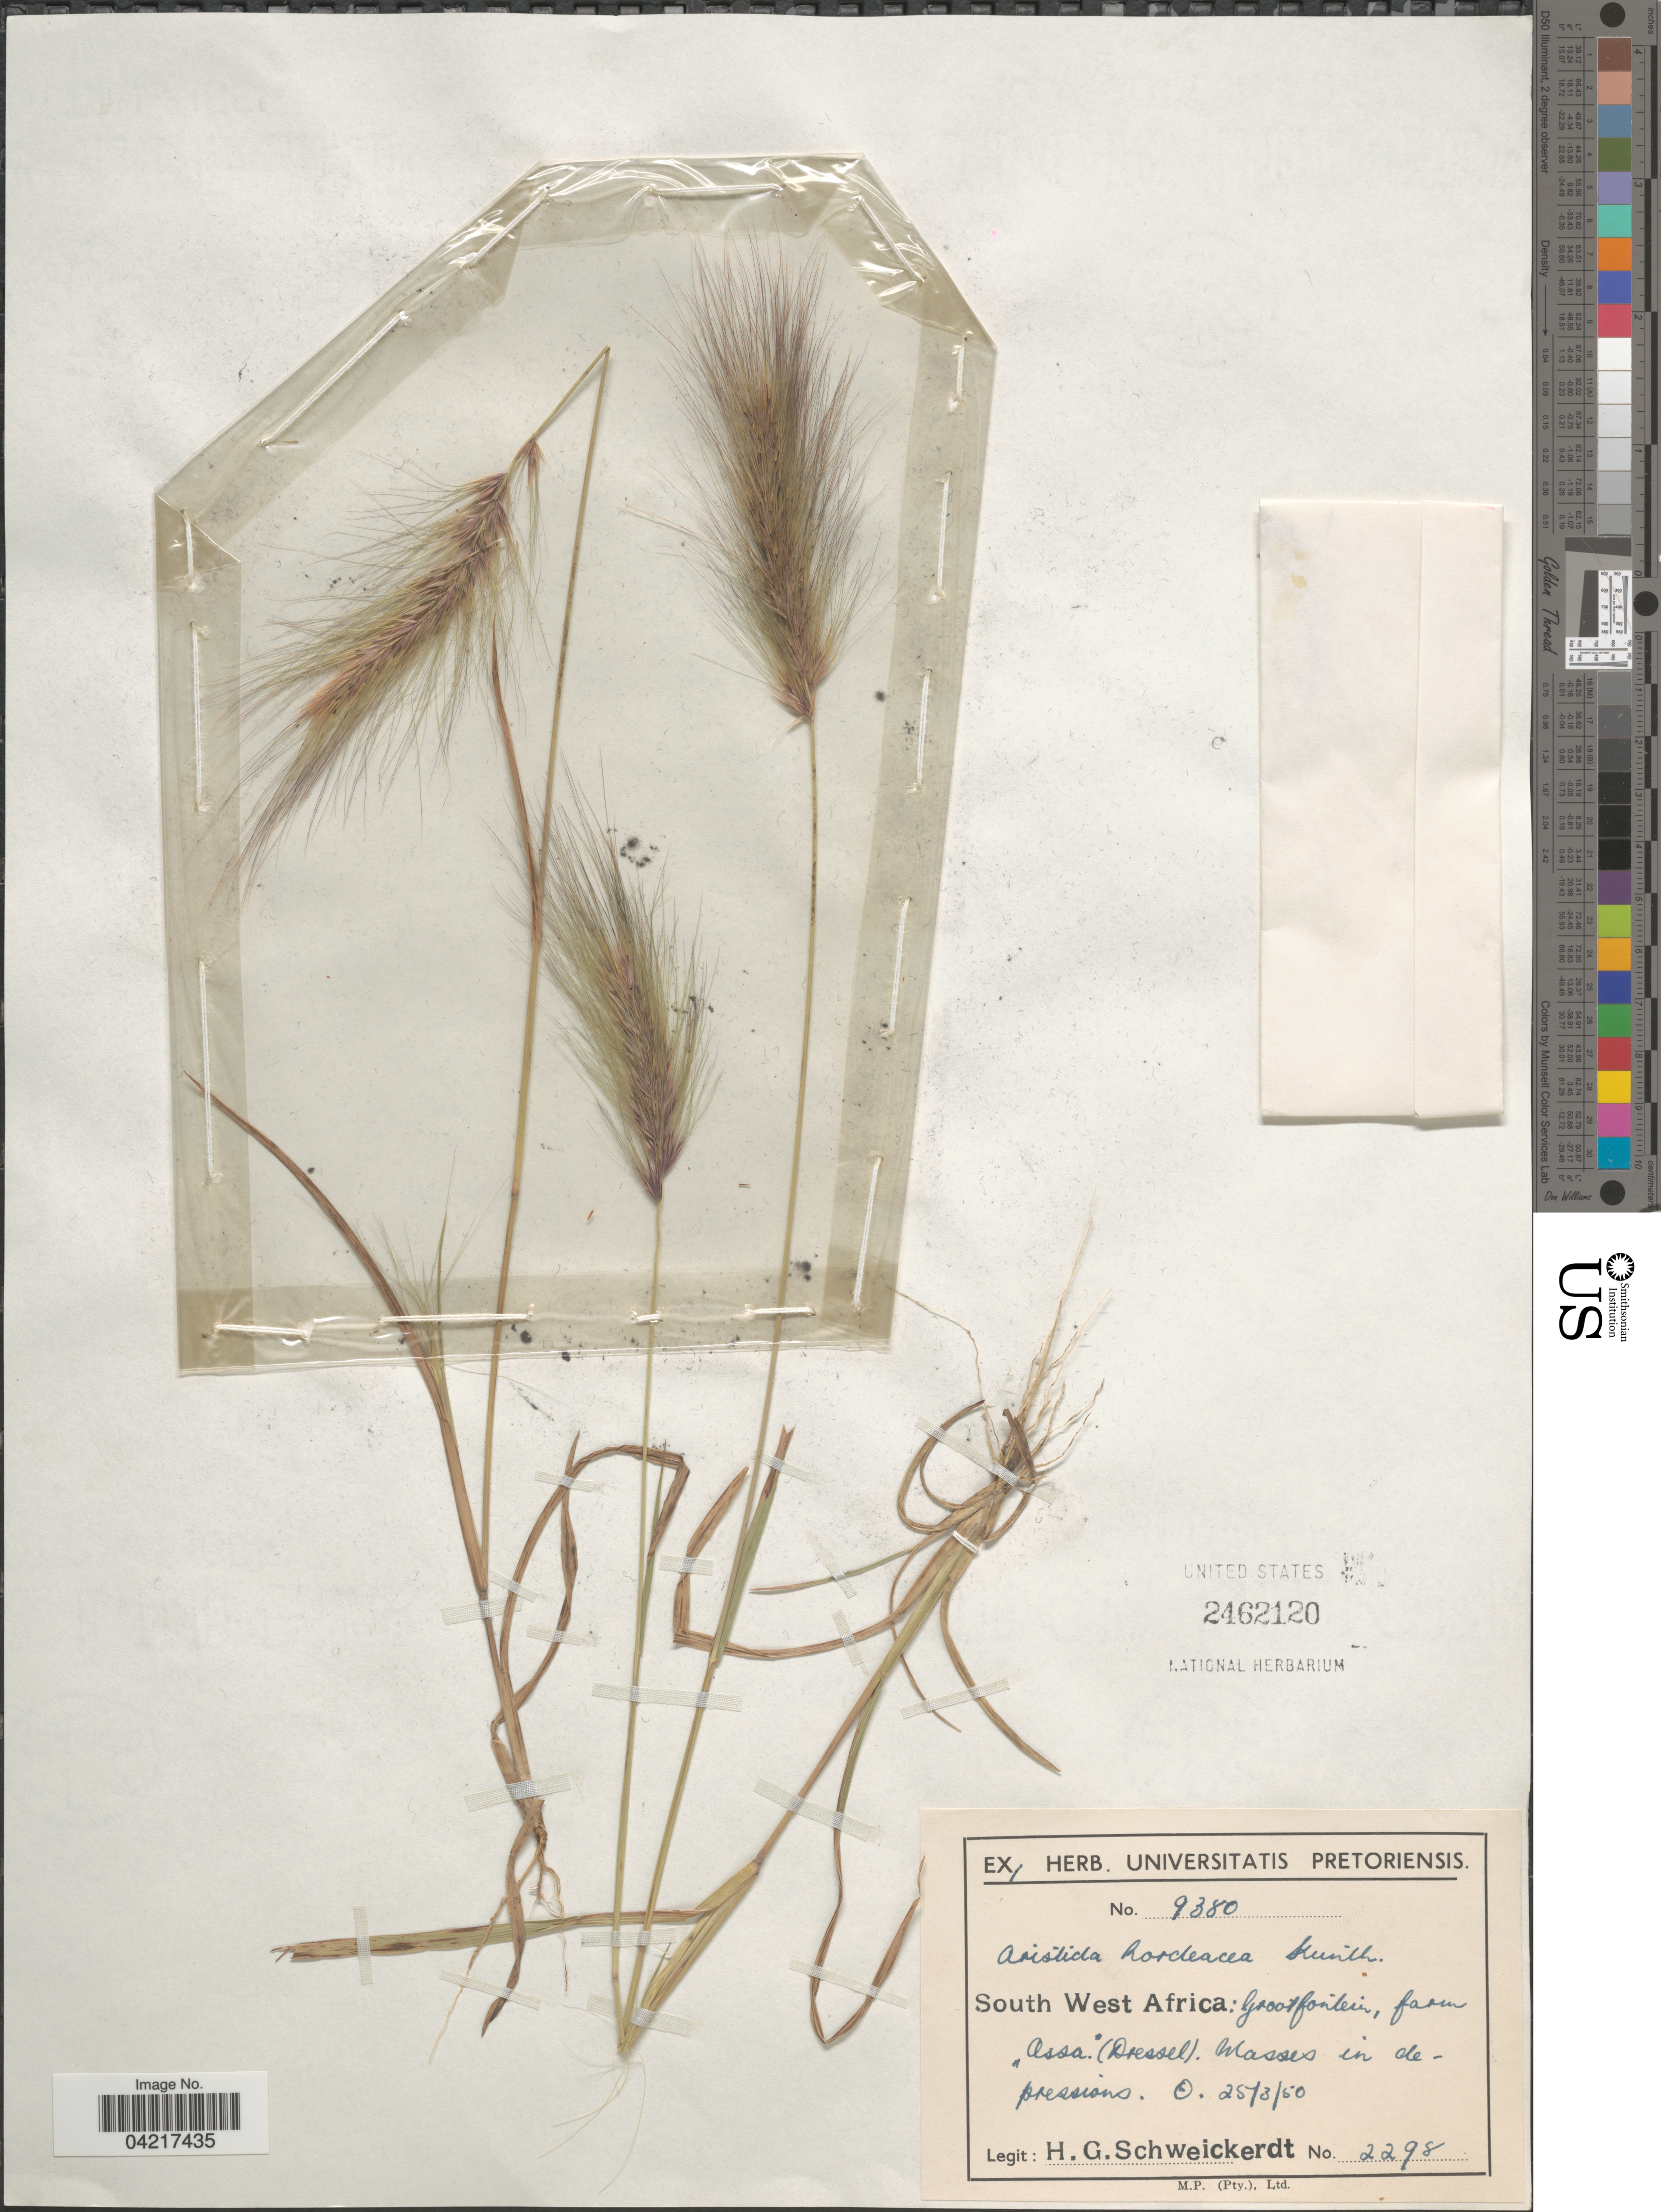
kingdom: Plantae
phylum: Tracheophyta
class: Liliopsida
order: Poales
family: Poaceae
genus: Aristida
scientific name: Aristida hordeacea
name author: Kunth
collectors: H. Schweickerdt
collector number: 2298/9380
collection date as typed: Transcribed d/m/y: 25/3/50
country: Namibia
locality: South West Africa: Grootfontein, farm "Assa" (Dressel).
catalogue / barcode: US 2462120